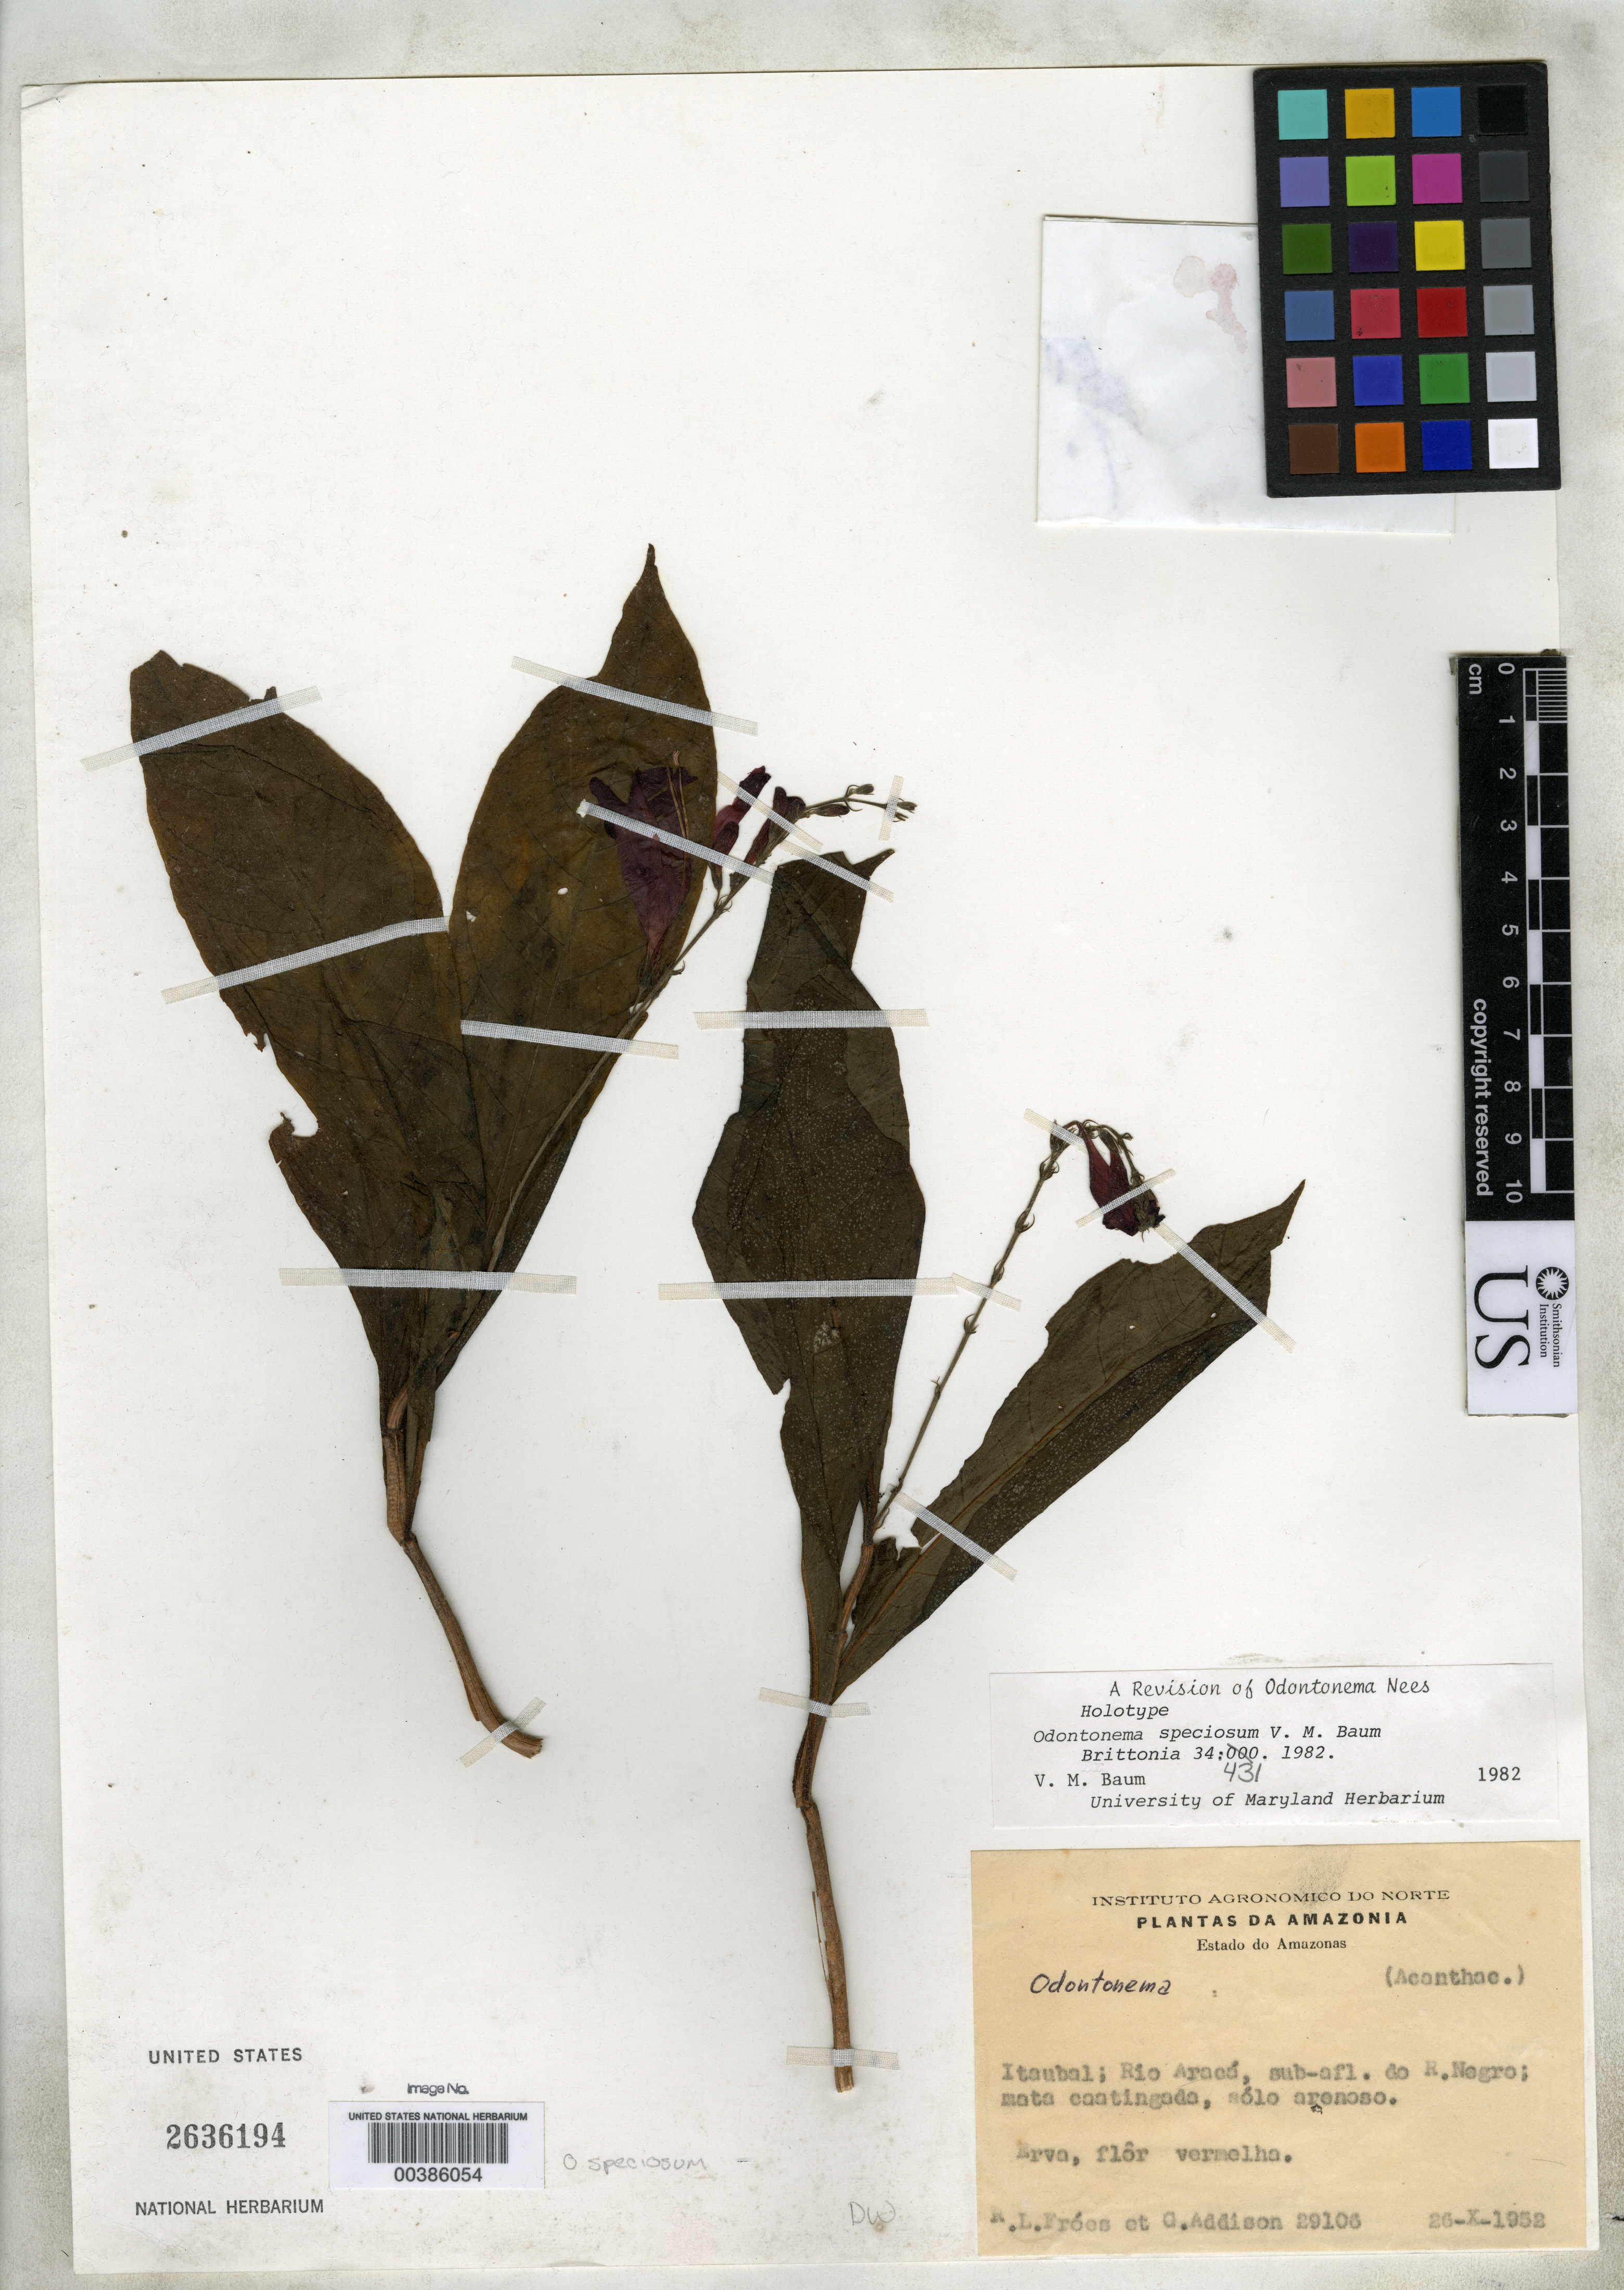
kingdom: Plantae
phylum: Tracheophyta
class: Magnoliopsida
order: Lamiales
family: Acanthaceae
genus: Odontonema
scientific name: Odontonema speciosum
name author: Baum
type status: Holotype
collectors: R. L. Fróes & G. Addison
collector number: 29106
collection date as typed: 26 Oct 1952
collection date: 1952-10-26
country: Brazil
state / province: Amazonas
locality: Itaubal, Rio Araca, sub-afl. do R. Negro.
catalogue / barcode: US 2636194